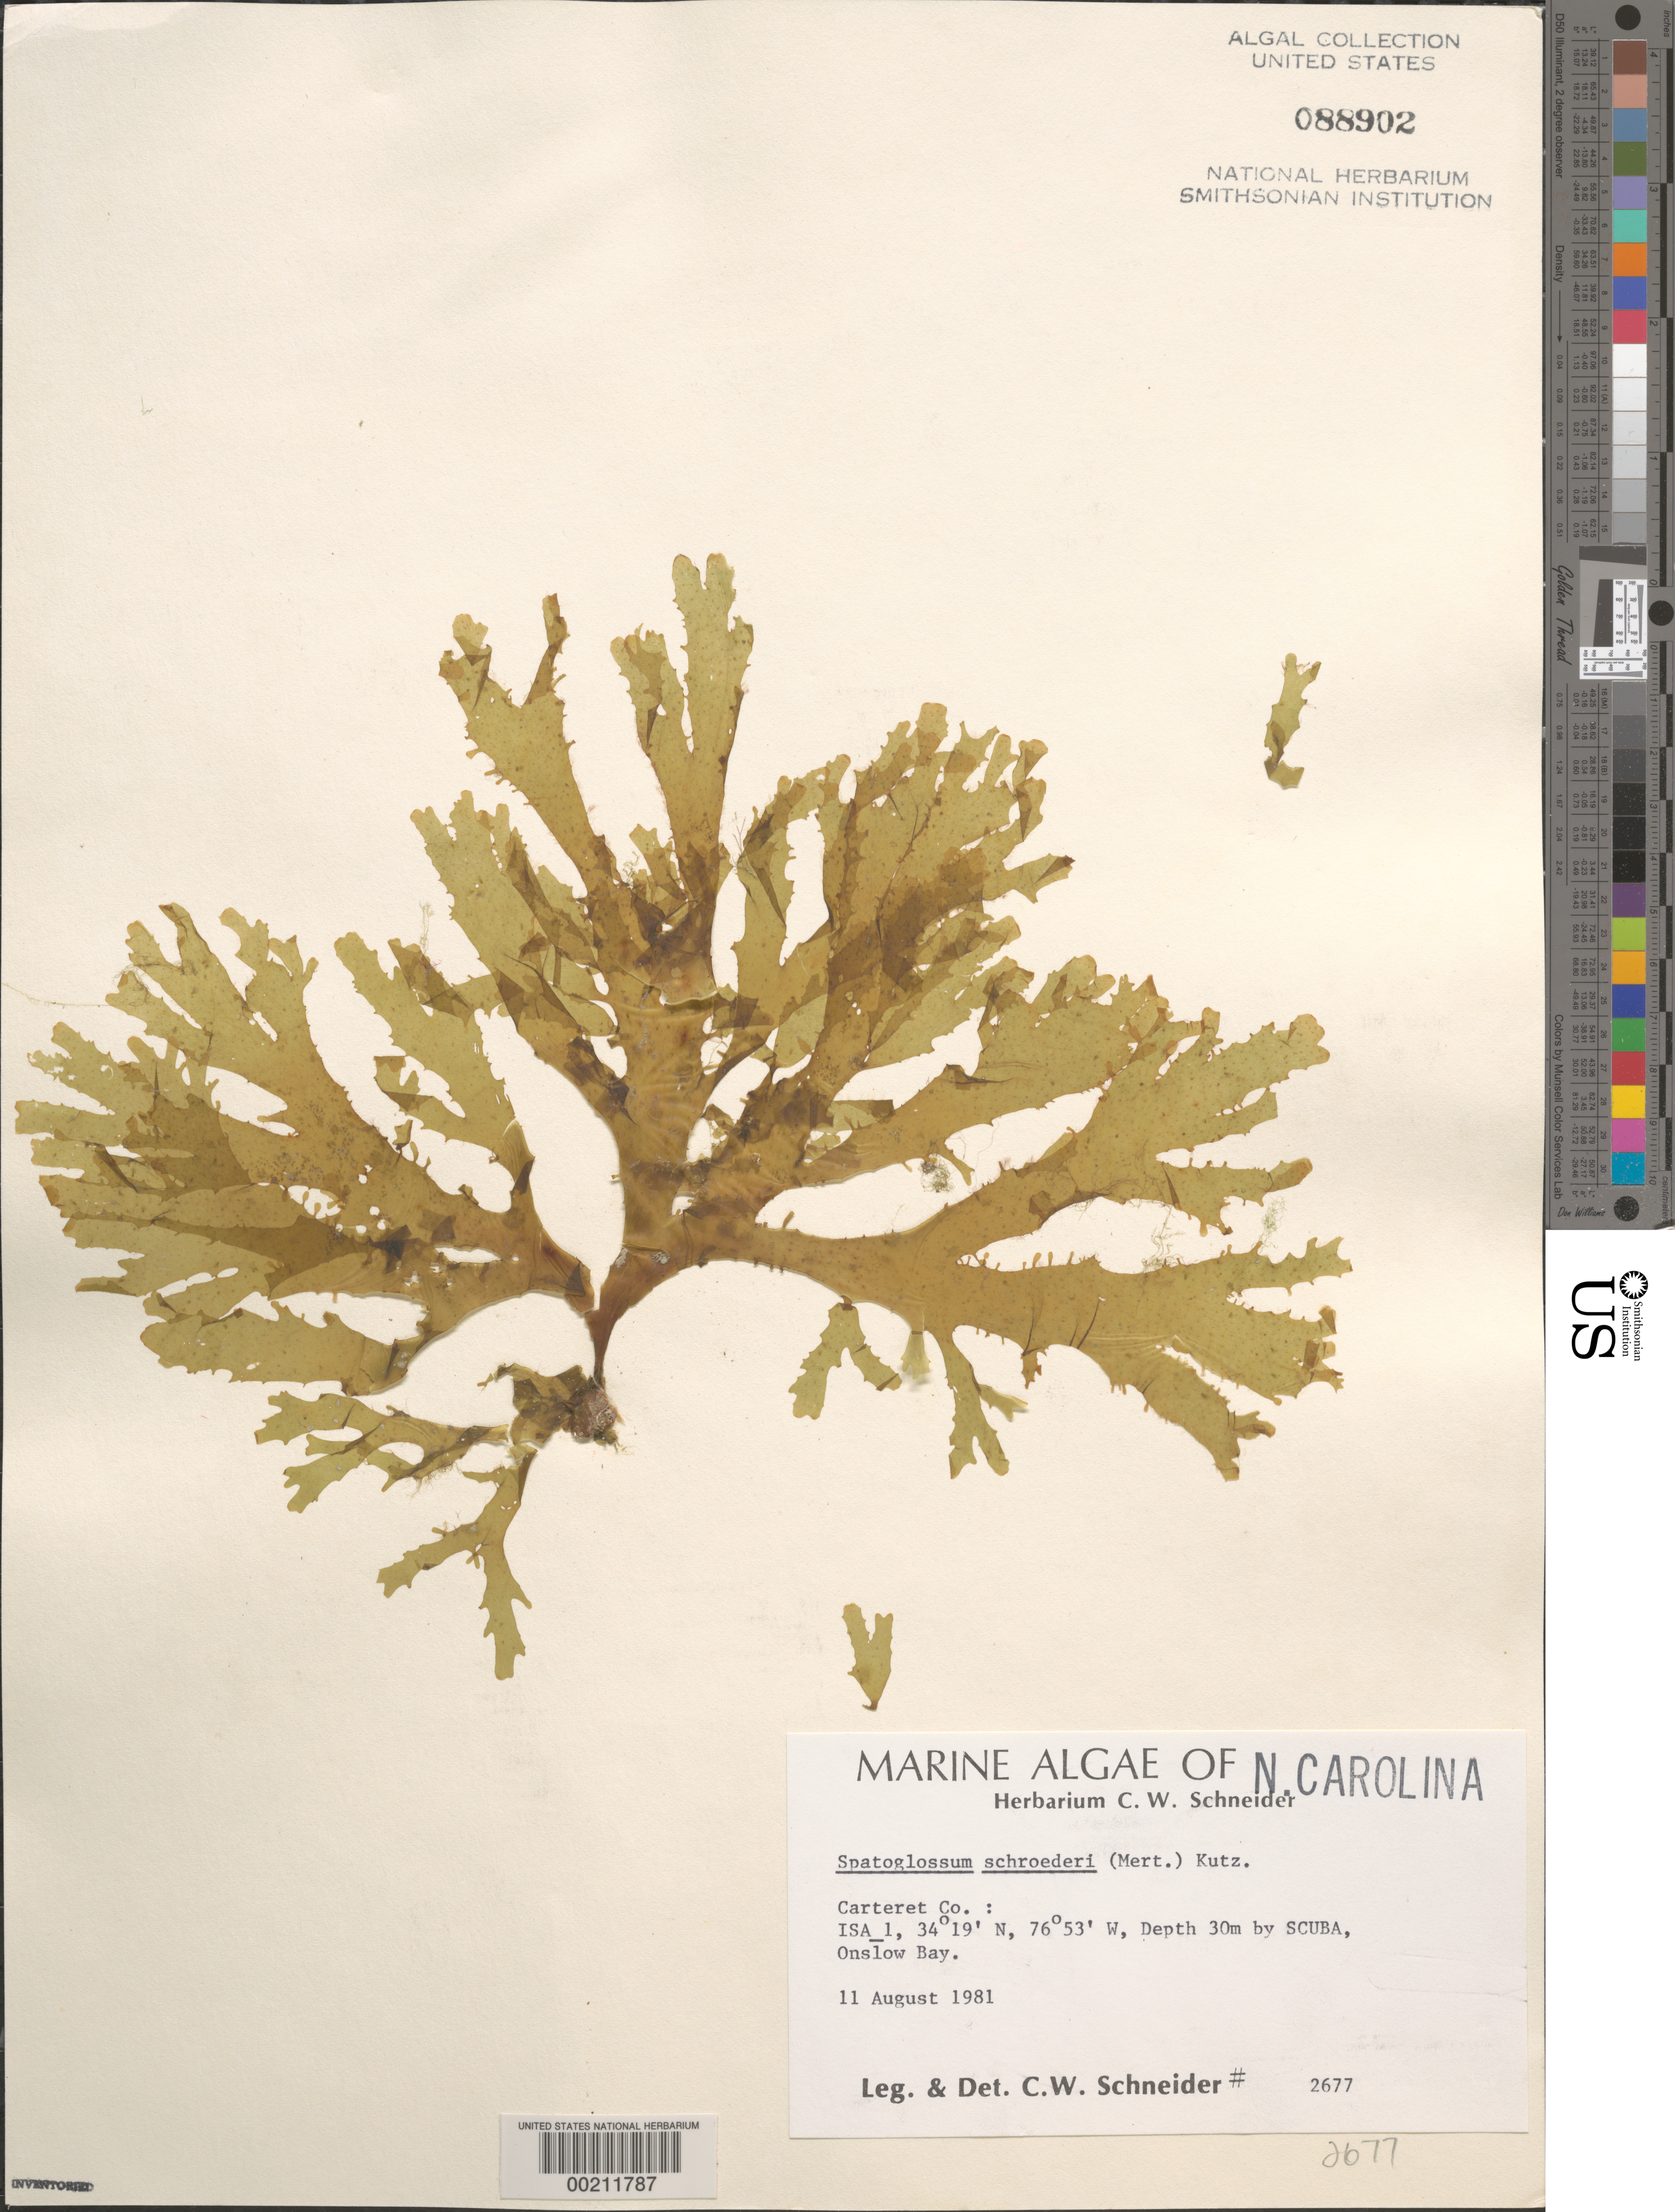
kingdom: Chromista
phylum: Ochrophyta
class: Phaeophyceae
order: Dictyotales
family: Dictyotaceae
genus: Spatoglossum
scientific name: Spatoglossum schroederi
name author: (C. Agardh) Kütz.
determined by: Schneider, C. W.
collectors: C. W. Schneider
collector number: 2677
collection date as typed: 11 Aug 1981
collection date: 1981-08-11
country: United States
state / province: North Carolina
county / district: Carteret County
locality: Onslow Bay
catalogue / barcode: US 88902